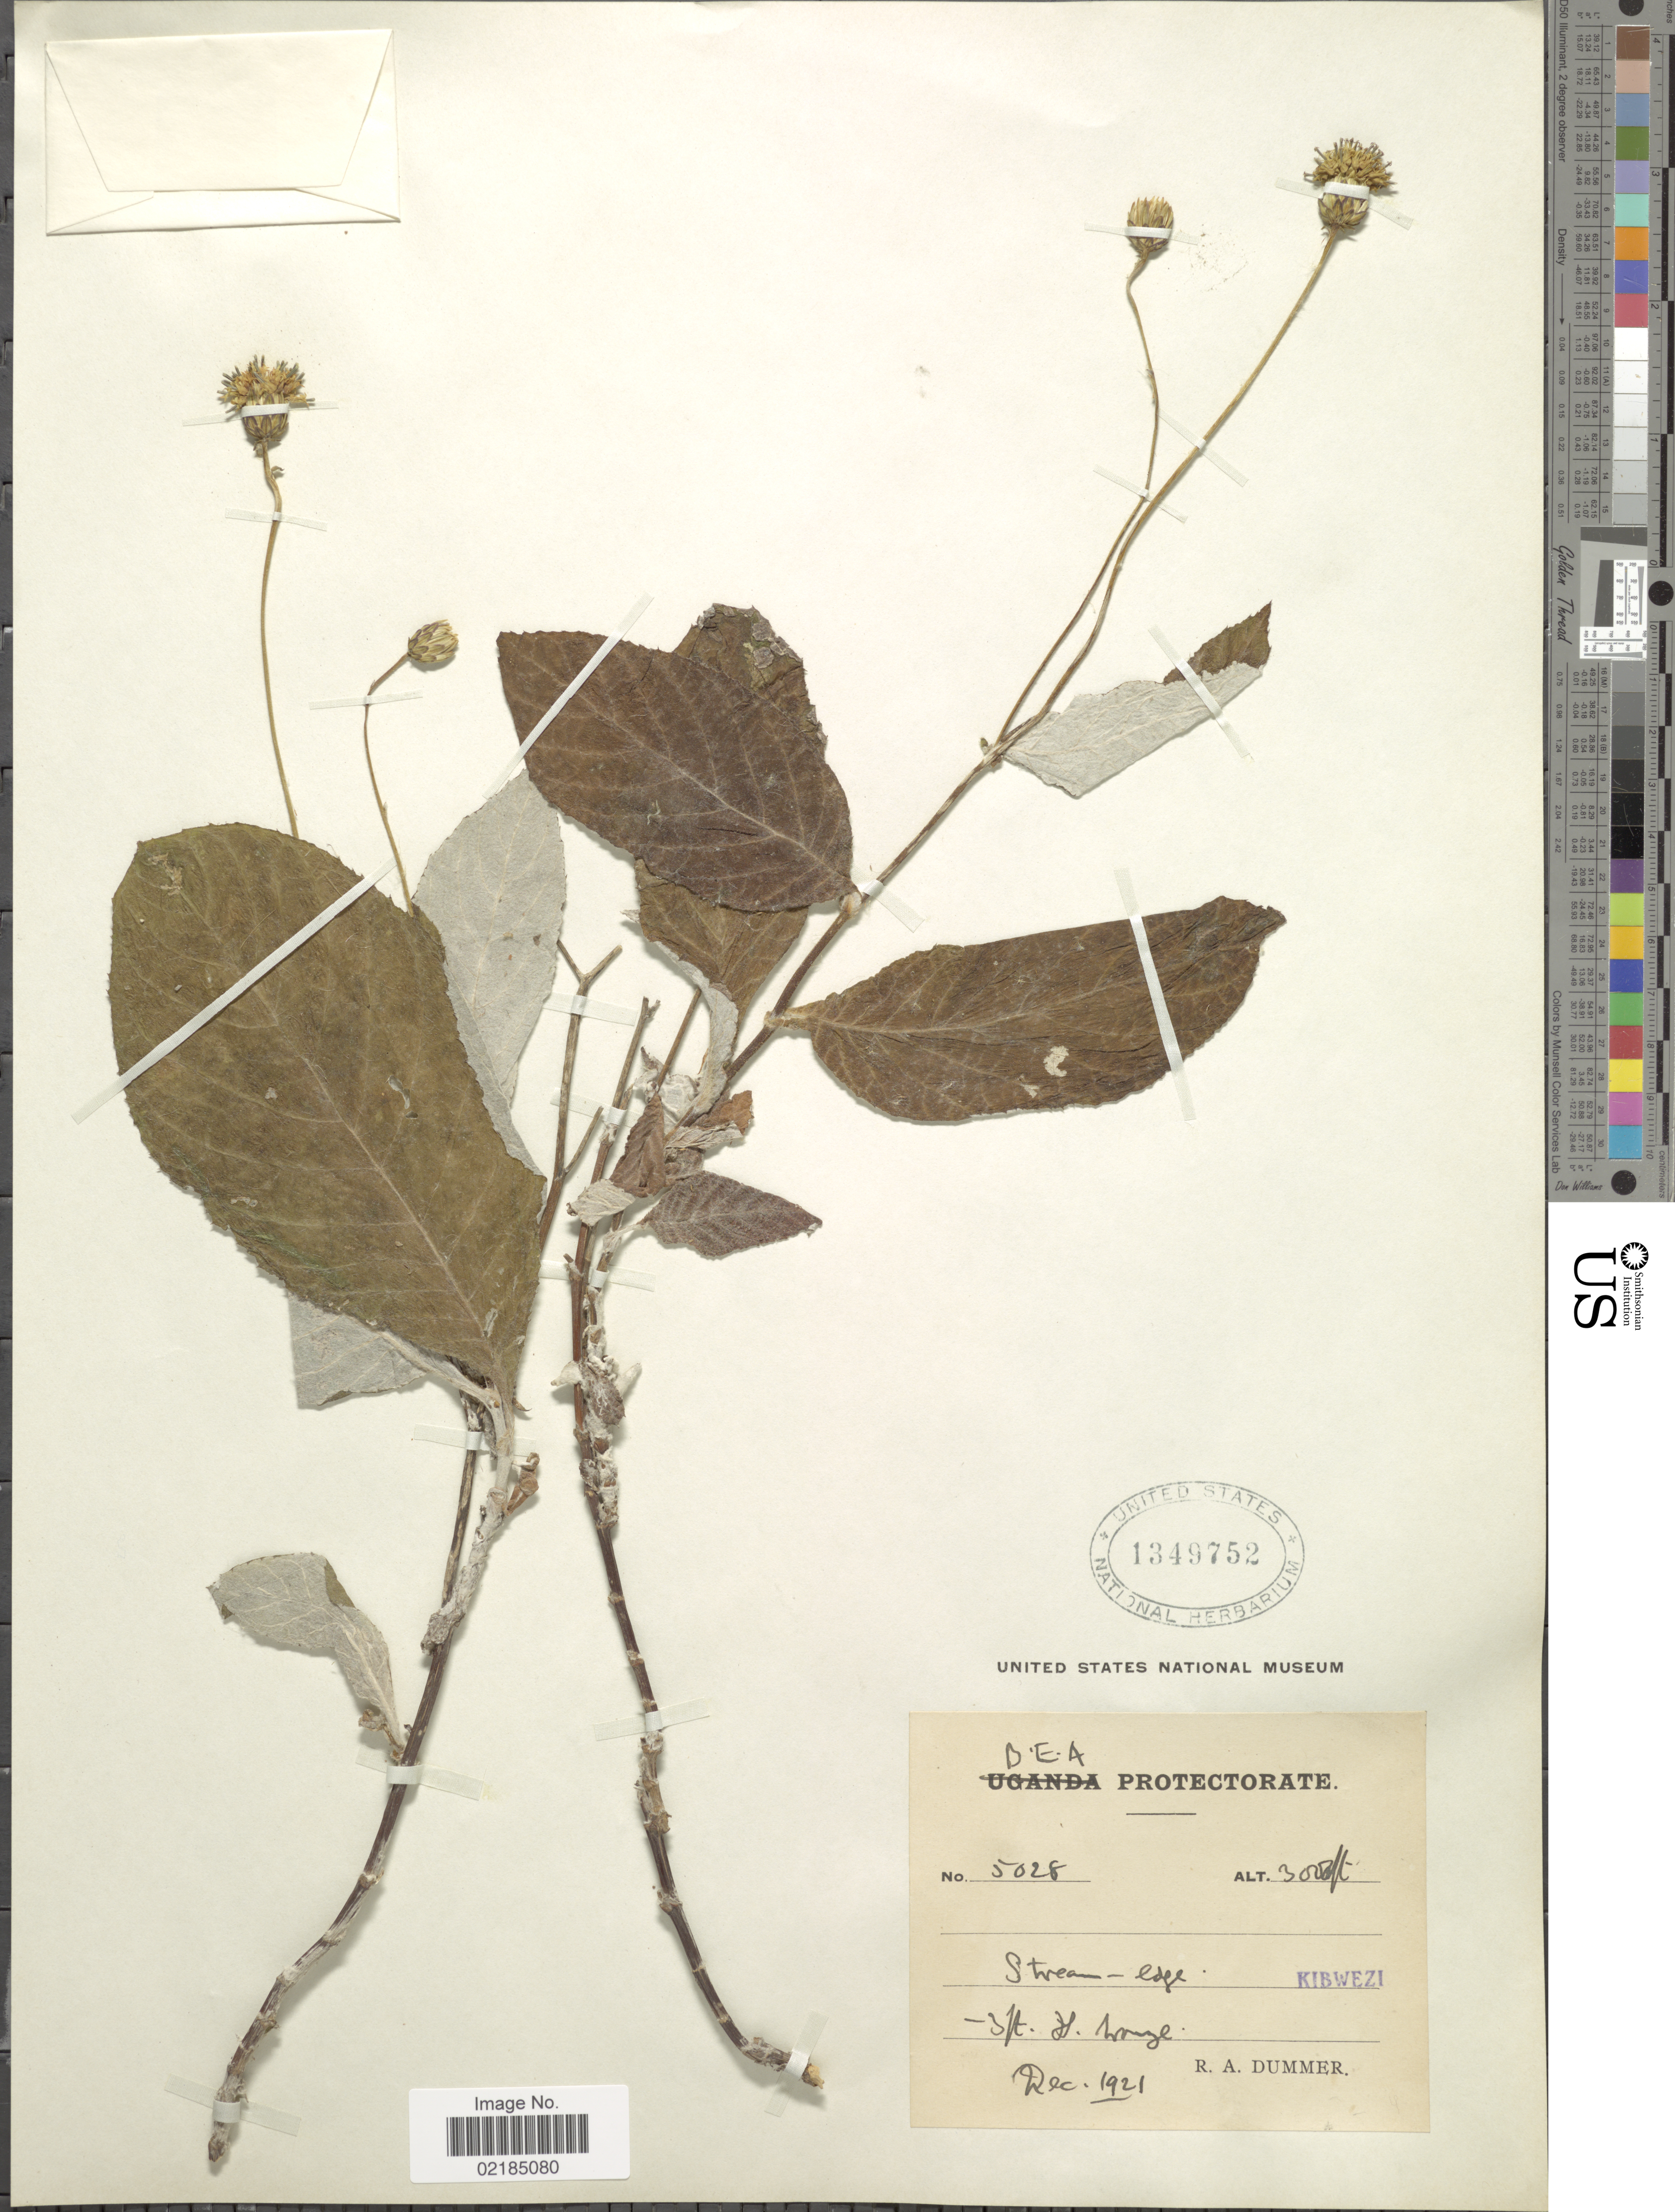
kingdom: Plantae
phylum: Tracheophyta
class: Magnoliopsida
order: Asterales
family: Asteraceae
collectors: R. Dümmer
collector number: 5028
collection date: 1921-12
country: Kenya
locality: B.E.A. Protectorate. Stream-edge. Kibwezi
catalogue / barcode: US 1349752